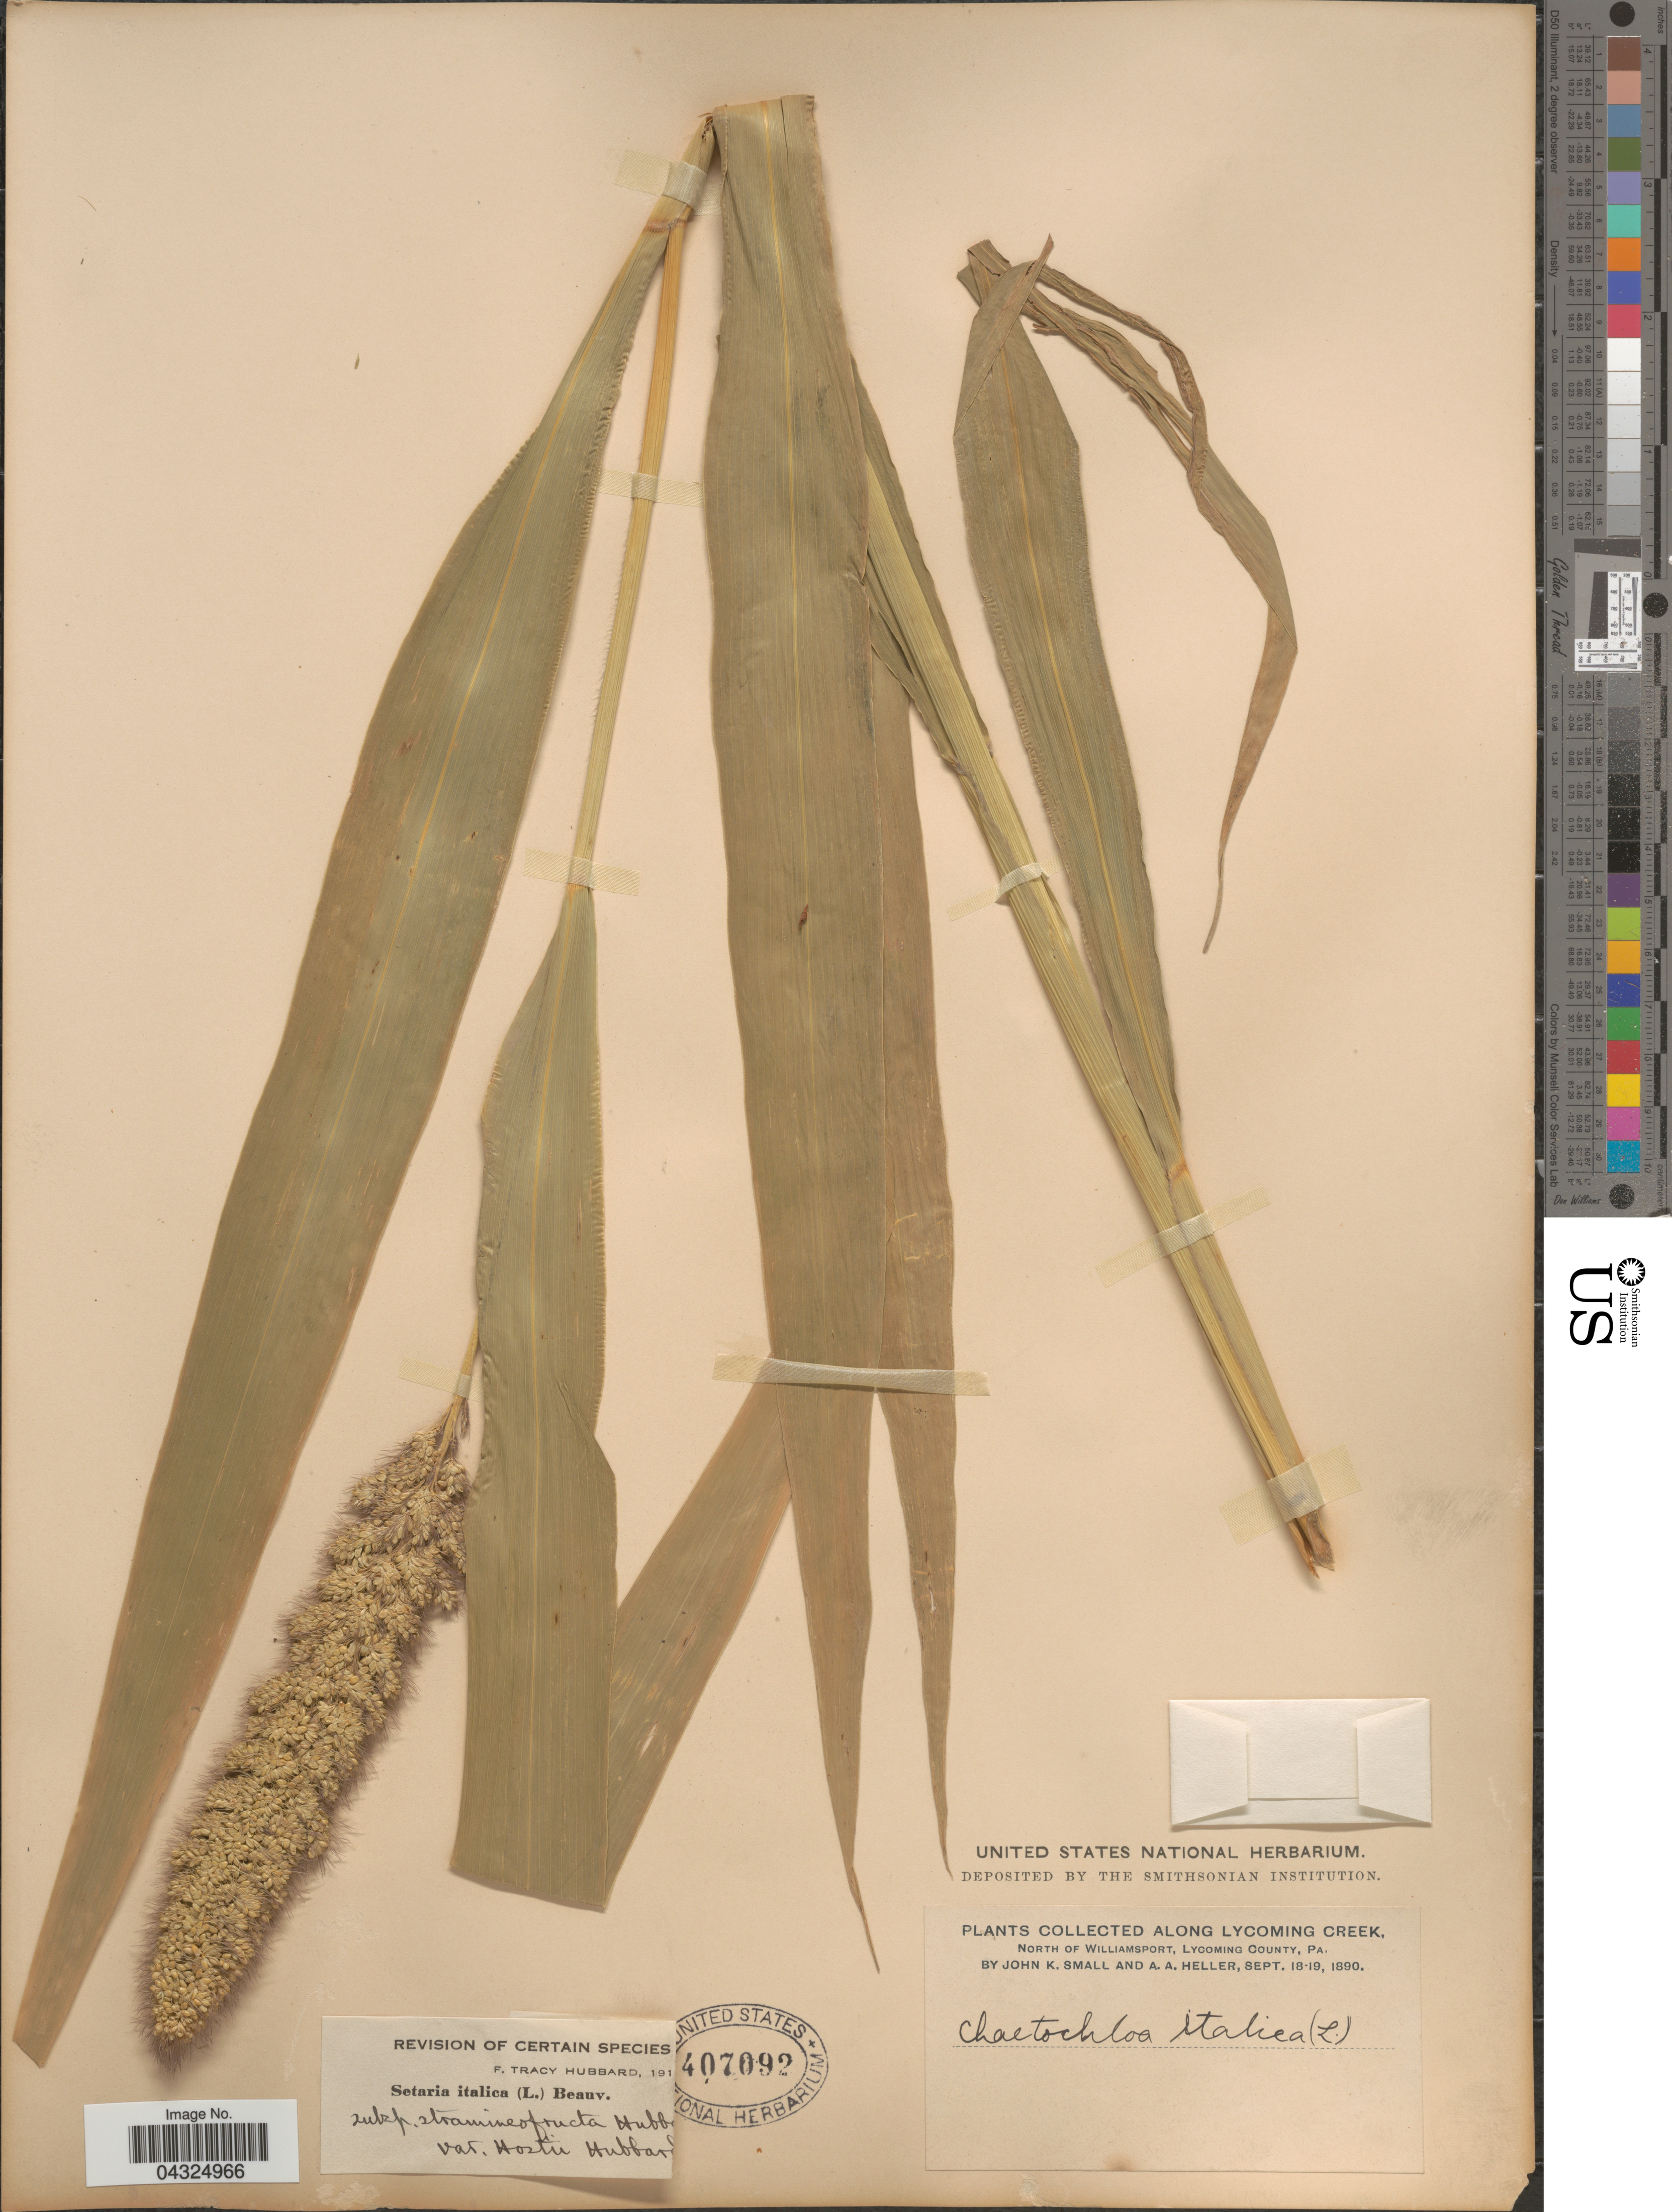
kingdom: Plantae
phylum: Tracheophyta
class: Liliopsida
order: Poales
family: Poaceae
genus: Setaria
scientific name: Setaria italica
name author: (L.) P. Beauv.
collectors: J. K. Small & A. A. Heller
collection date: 1890-09-18/1890-09-19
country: United States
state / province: Pennsylvania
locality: Along Lycoming Creek, North of Williamsport, Lycoming County.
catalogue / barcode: US 407092